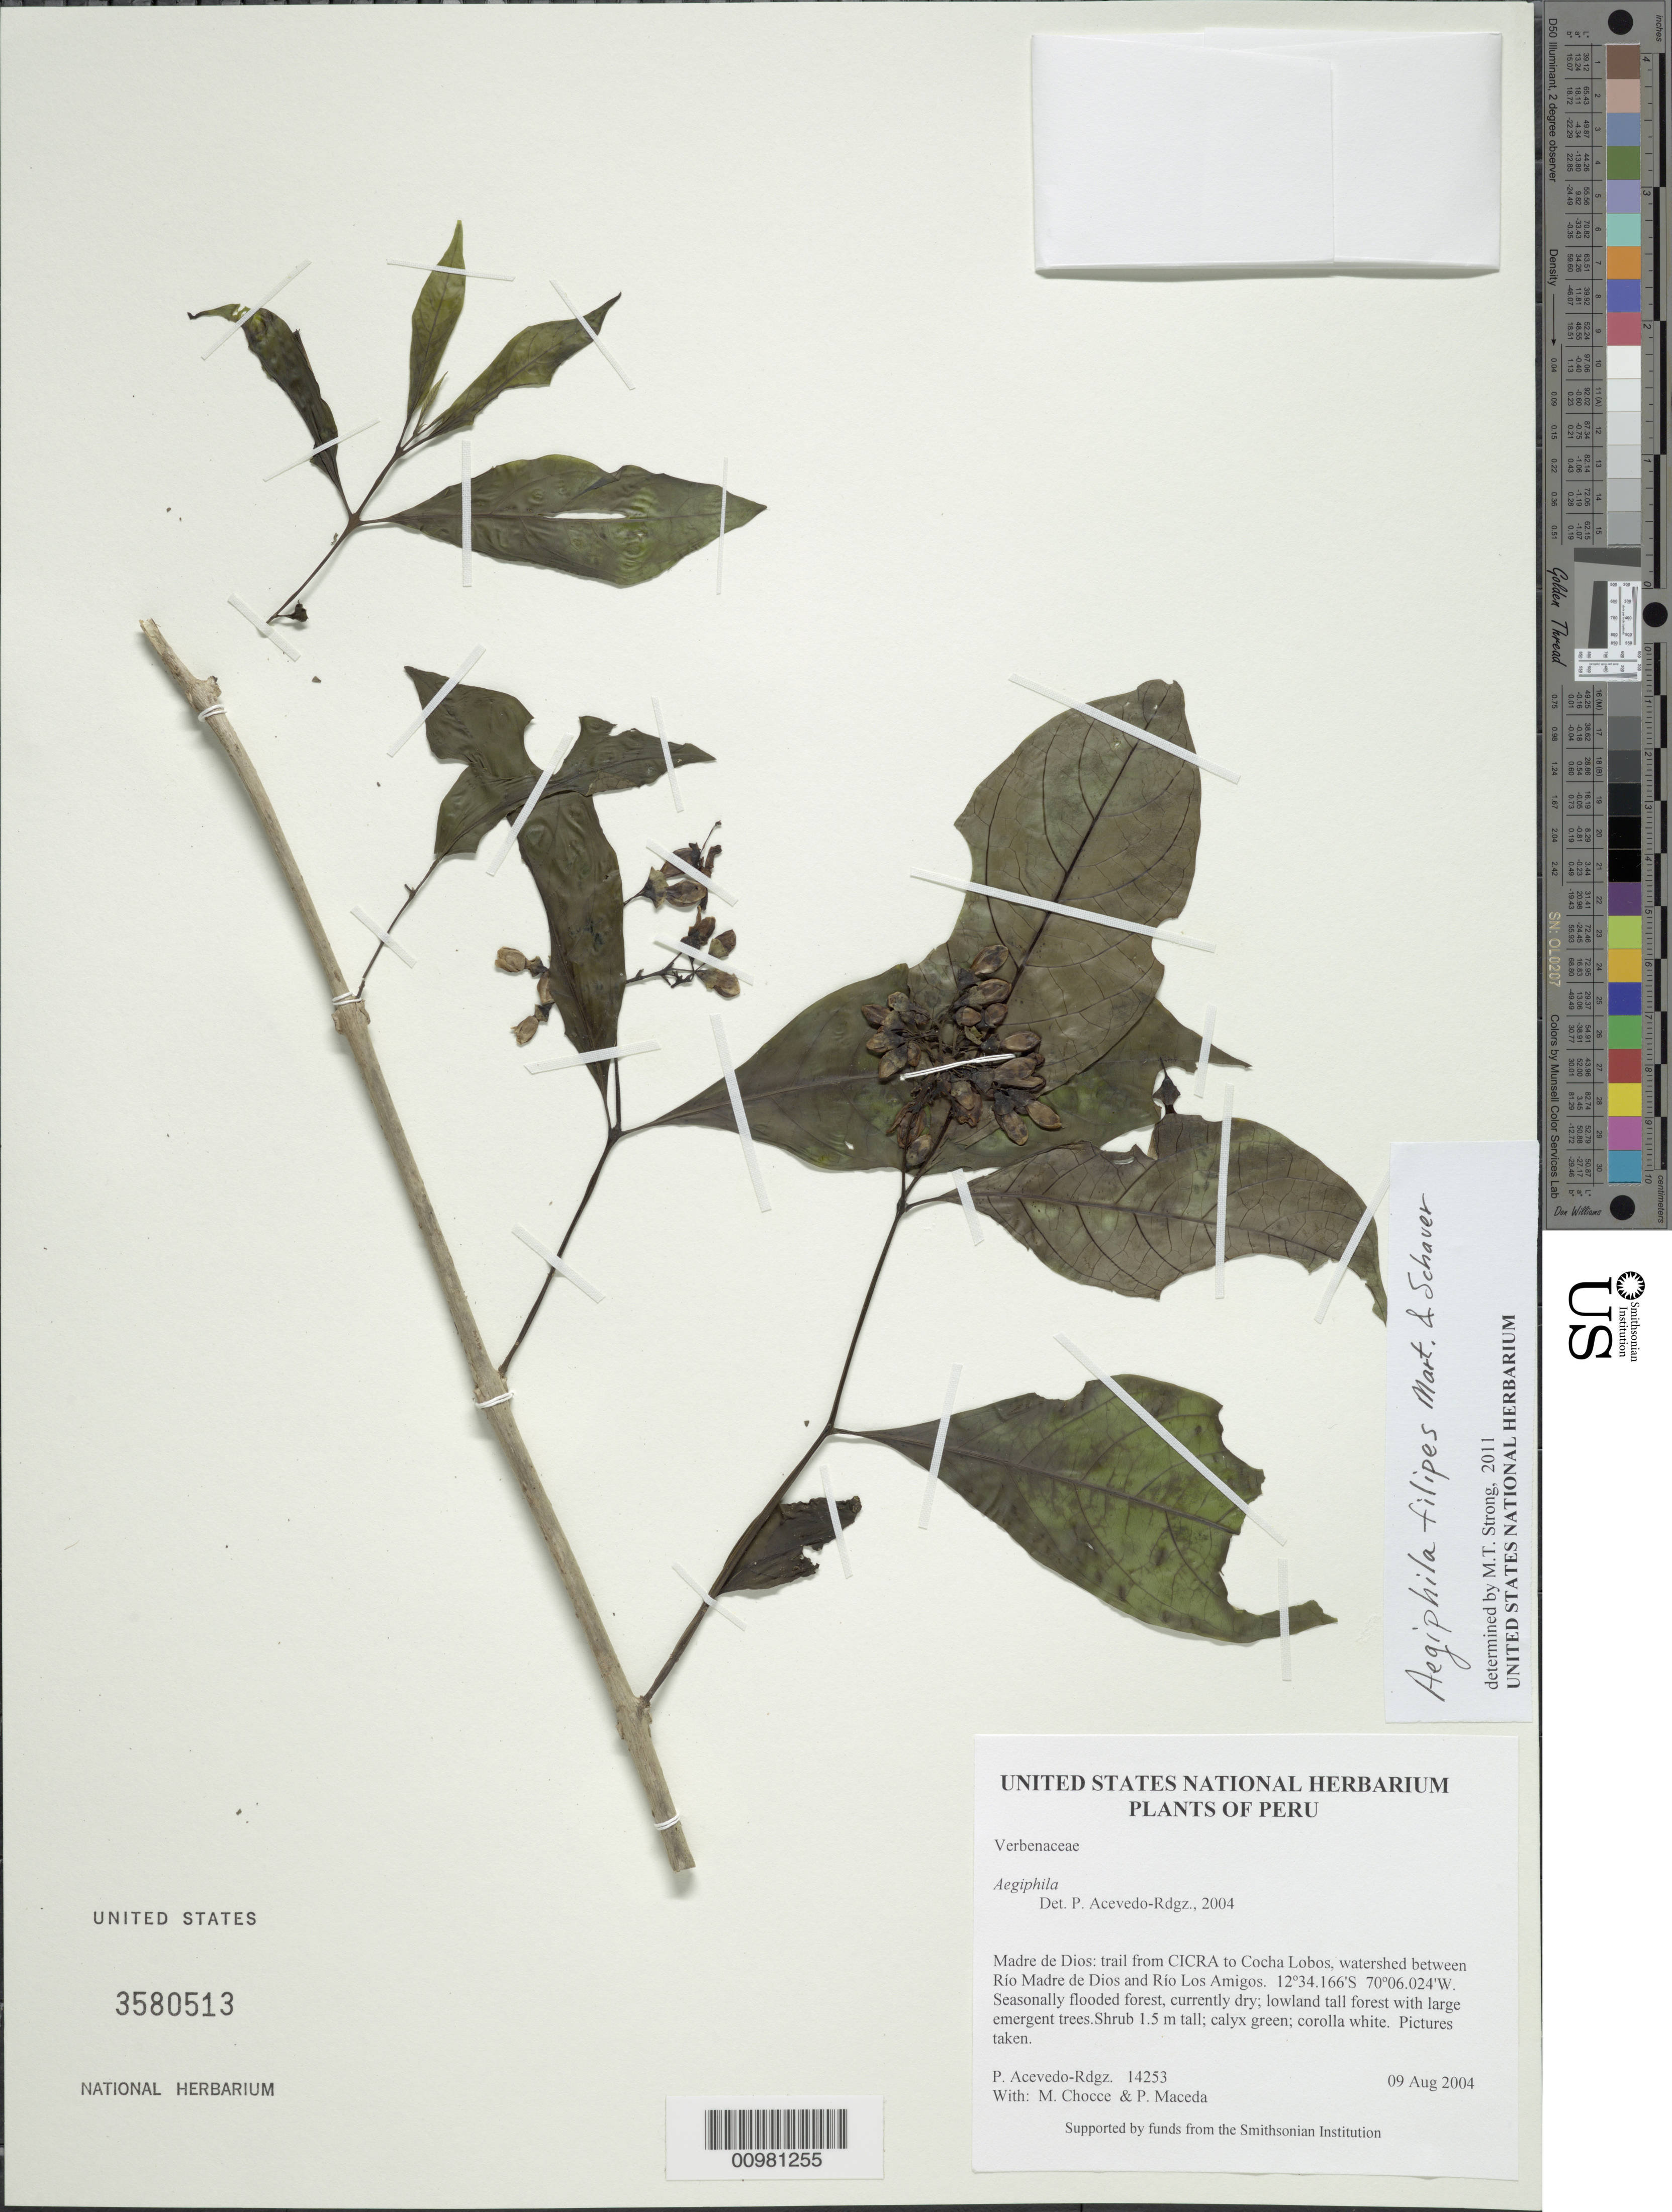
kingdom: Plantae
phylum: Tracheophyta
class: Magnoliopsida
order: Lamiales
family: Lamiaceae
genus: Aegiphila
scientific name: Aegiphila filipes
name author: Mart. & Schauer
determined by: Strong, M. T., (US), Smithsonian Institution - National Museum of Natural History (UNITED STATES)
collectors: P. Acevedo-Rodr., M. Chocce & P. Maceda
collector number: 14253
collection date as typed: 09 Aug 2004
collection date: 2004-08-09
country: Peru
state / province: Madre de Dios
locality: Madre de Dios: trail from CICRA to Cocha Lobos, watershed between Río Madre de Dios and Río Los Amigos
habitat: Seasonally flooded forest, currently dry; lowland tall forest with large emergent trees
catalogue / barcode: US 3580513